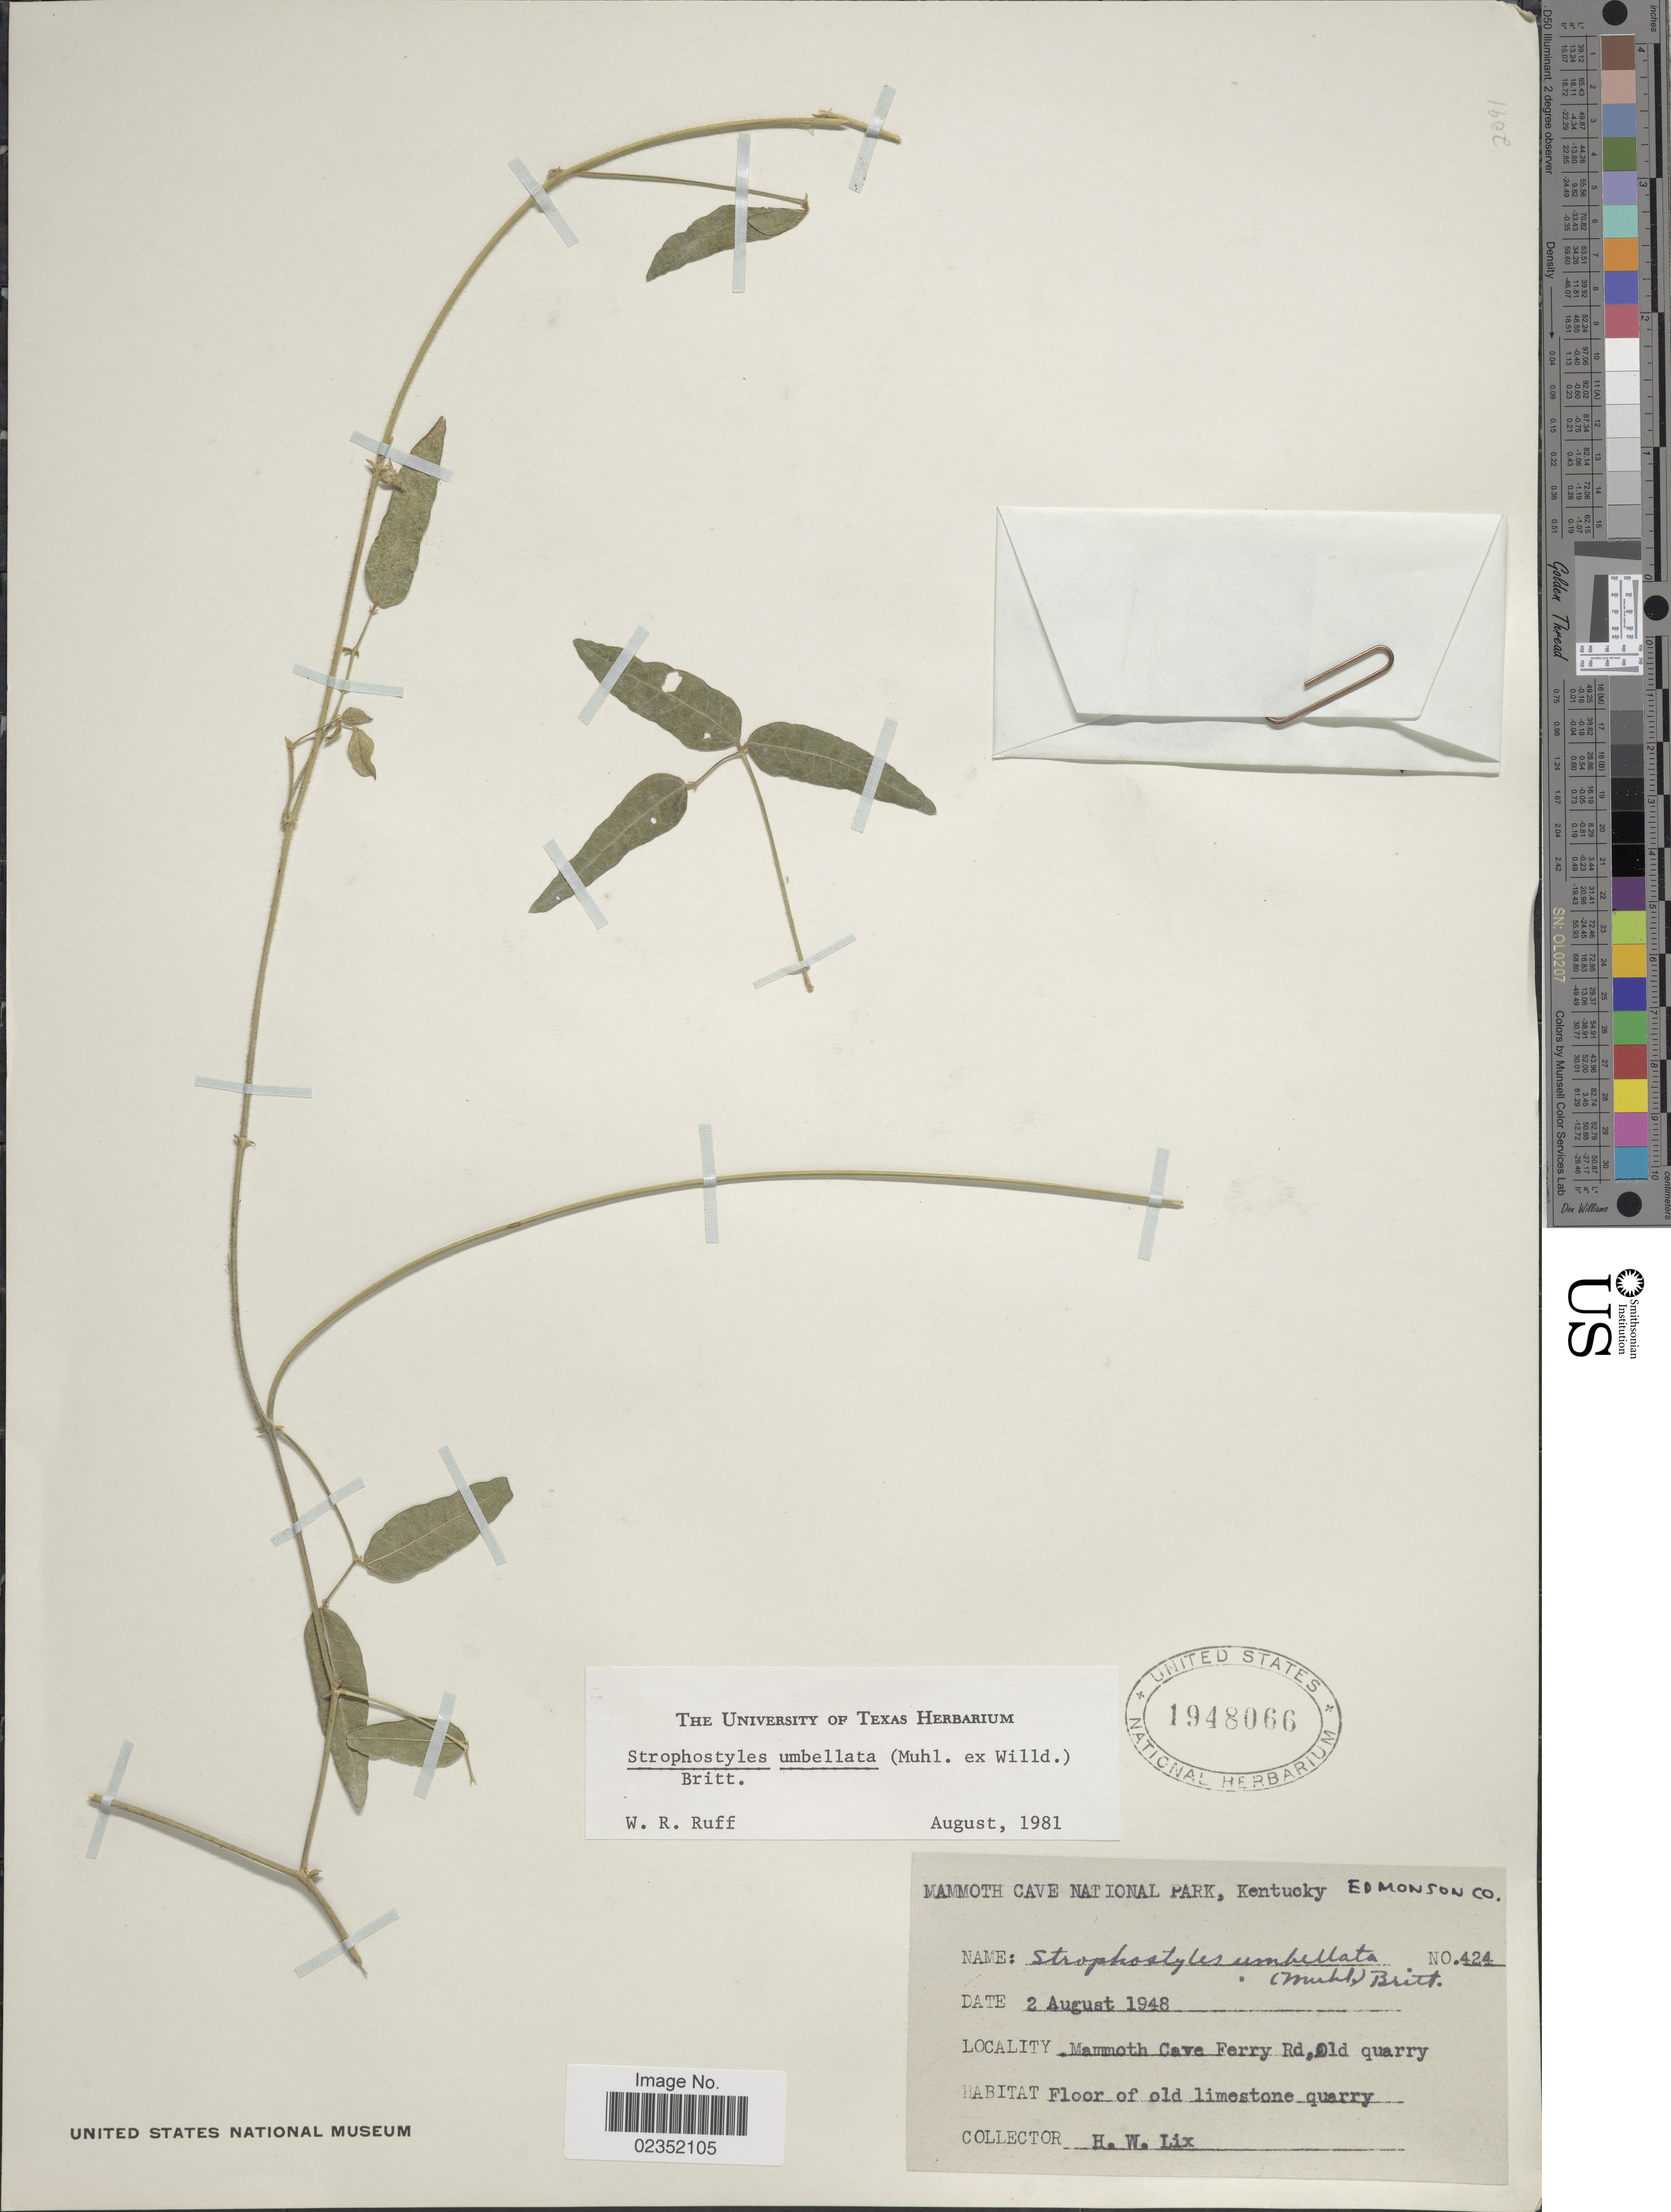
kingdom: Plantae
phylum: Tracheophyta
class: Magnoliopsida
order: Fabales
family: Fabaceae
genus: Strophostyles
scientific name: Strophostyles umbellata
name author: (Muhl. ex Willd.) Britton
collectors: H. W. Lix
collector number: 424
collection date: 1948-08-02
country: United States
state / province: Kentucky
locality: Mammoth Cave National Park, Edmonson Co., Mammoth Cave Ferry Rd., Old quarry, floor of old limestone quarry.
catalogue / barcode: US 1948066